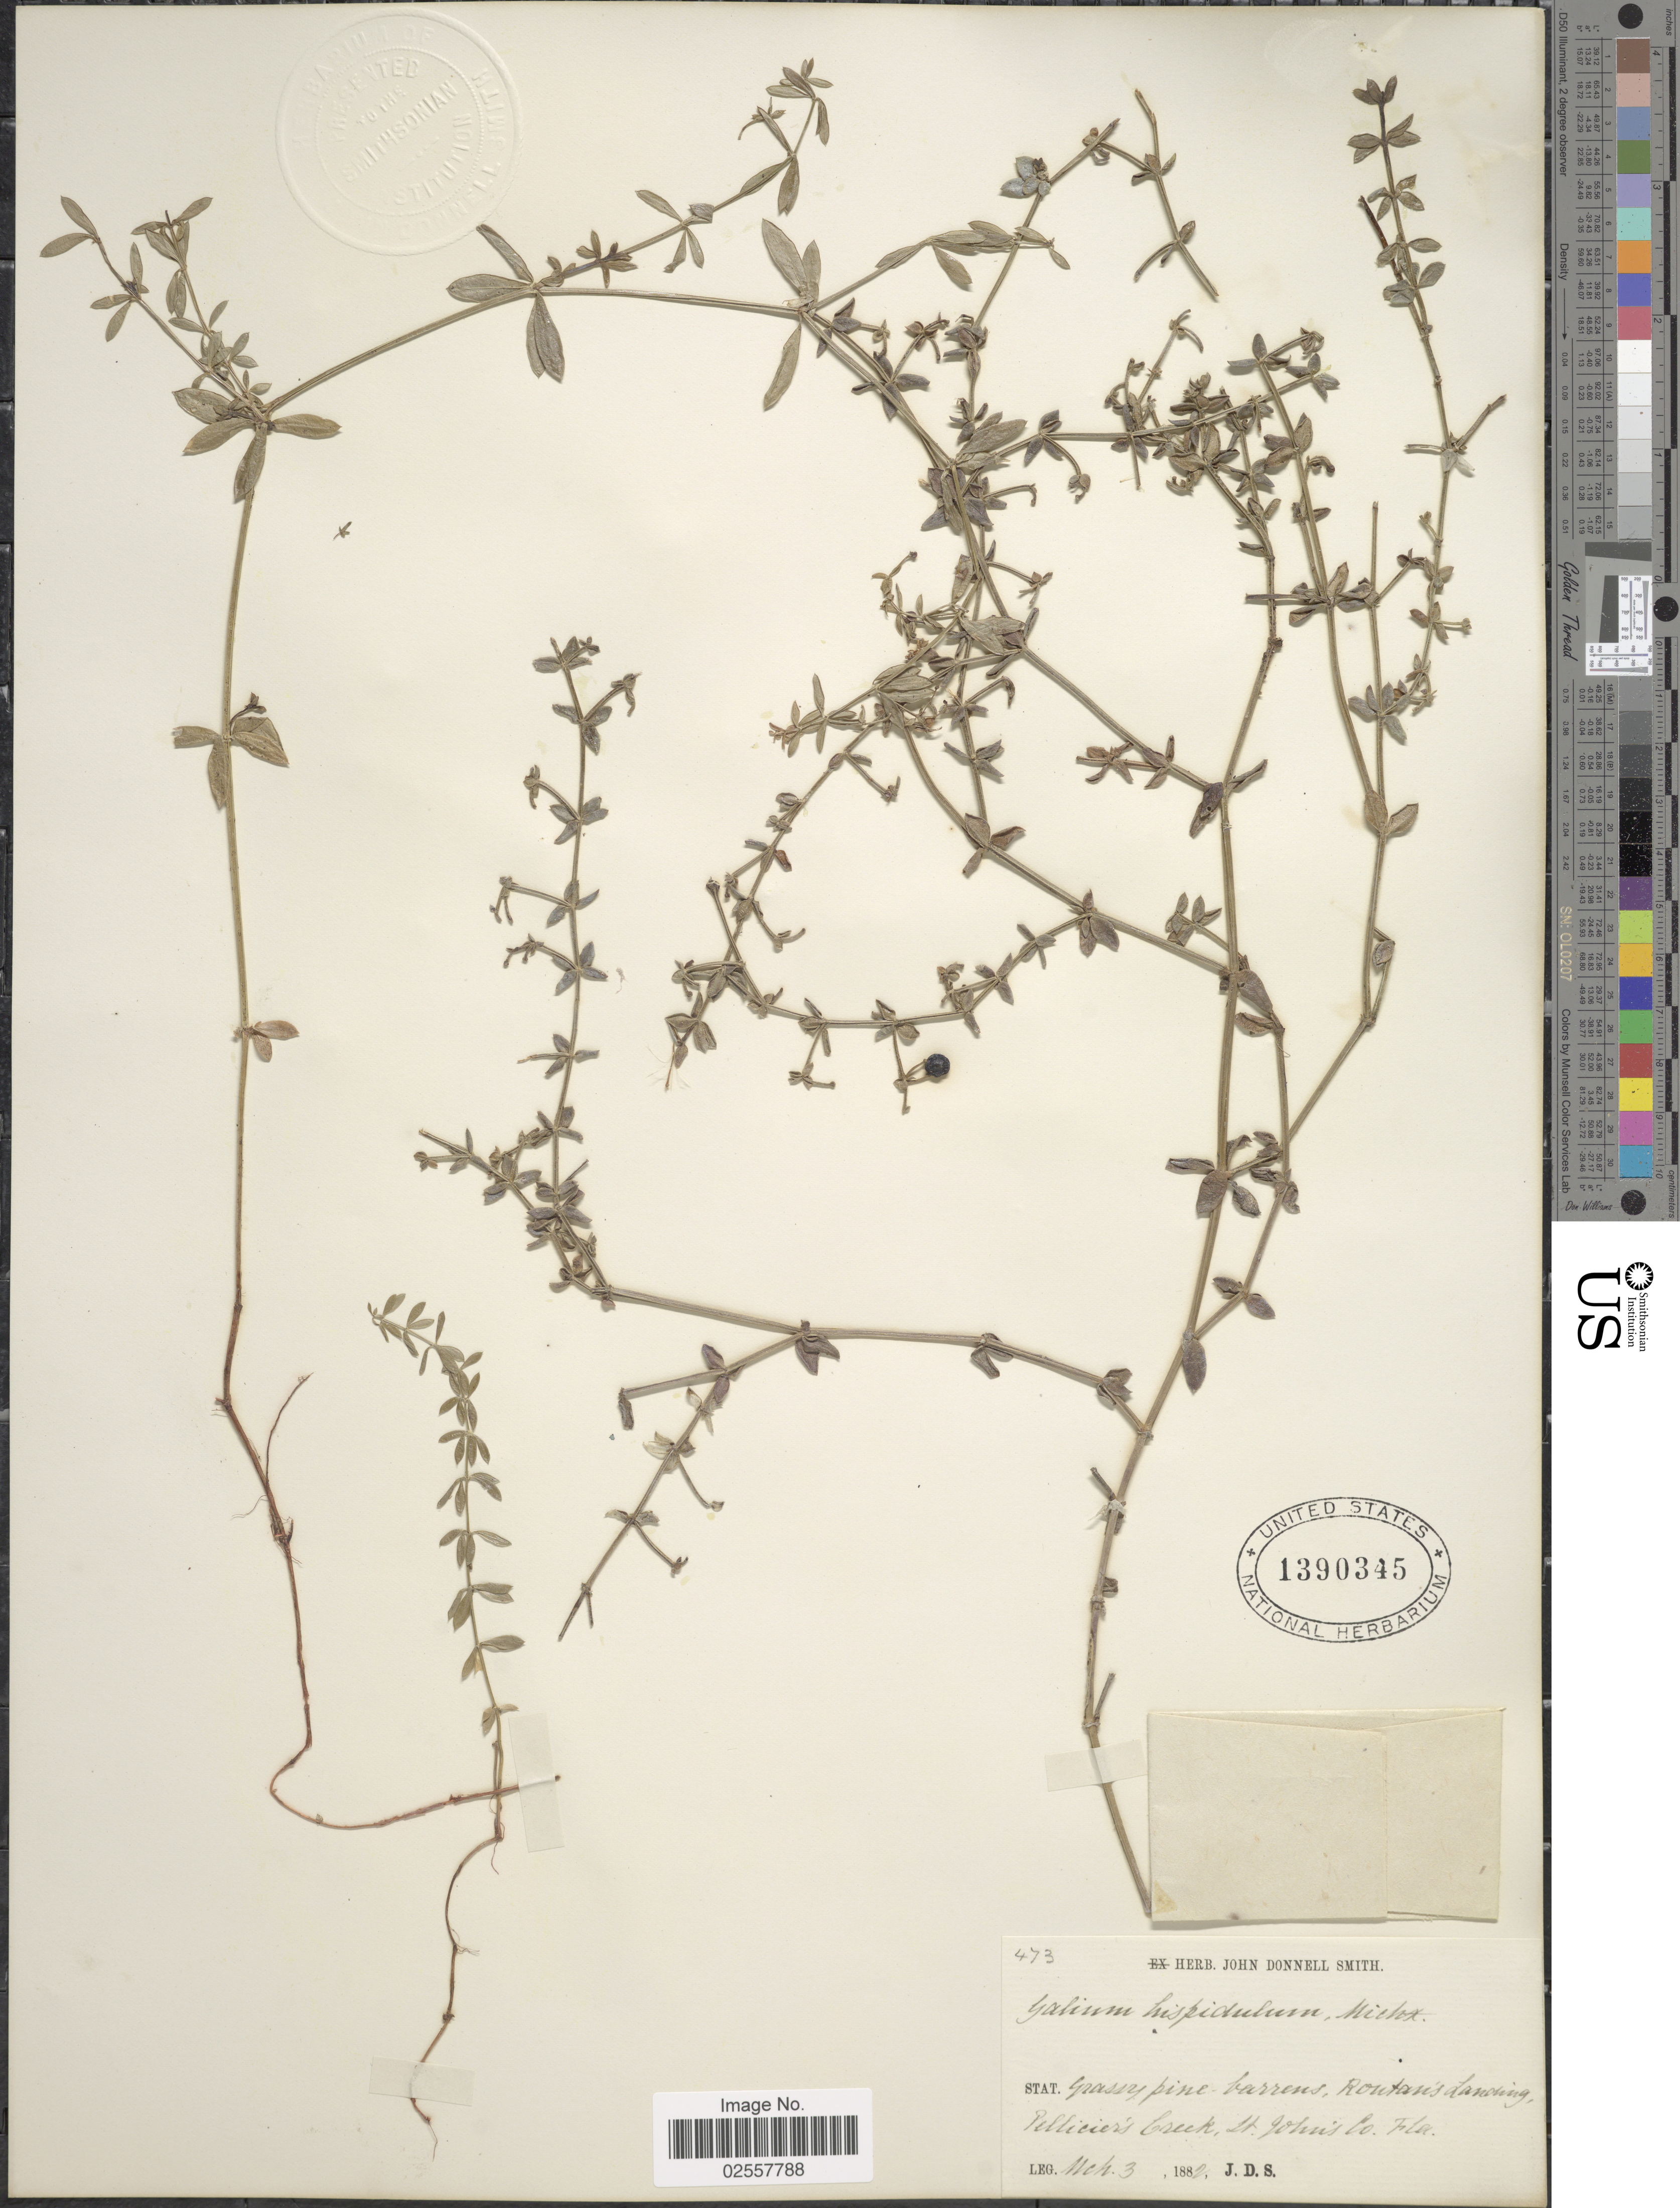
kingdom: Plantae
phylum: Tracheophyta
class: Magnoliopsida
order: Gentianales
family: Rubiaceae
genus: Galium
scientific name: Galium hispidulum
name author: Michx.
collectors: J. Donnell Smith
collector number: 473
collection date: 1882-03-03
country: United States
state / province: Florida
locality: Rontan's Landing, Pellieier's Creek, St. John's Co.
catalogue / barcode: US 1390345